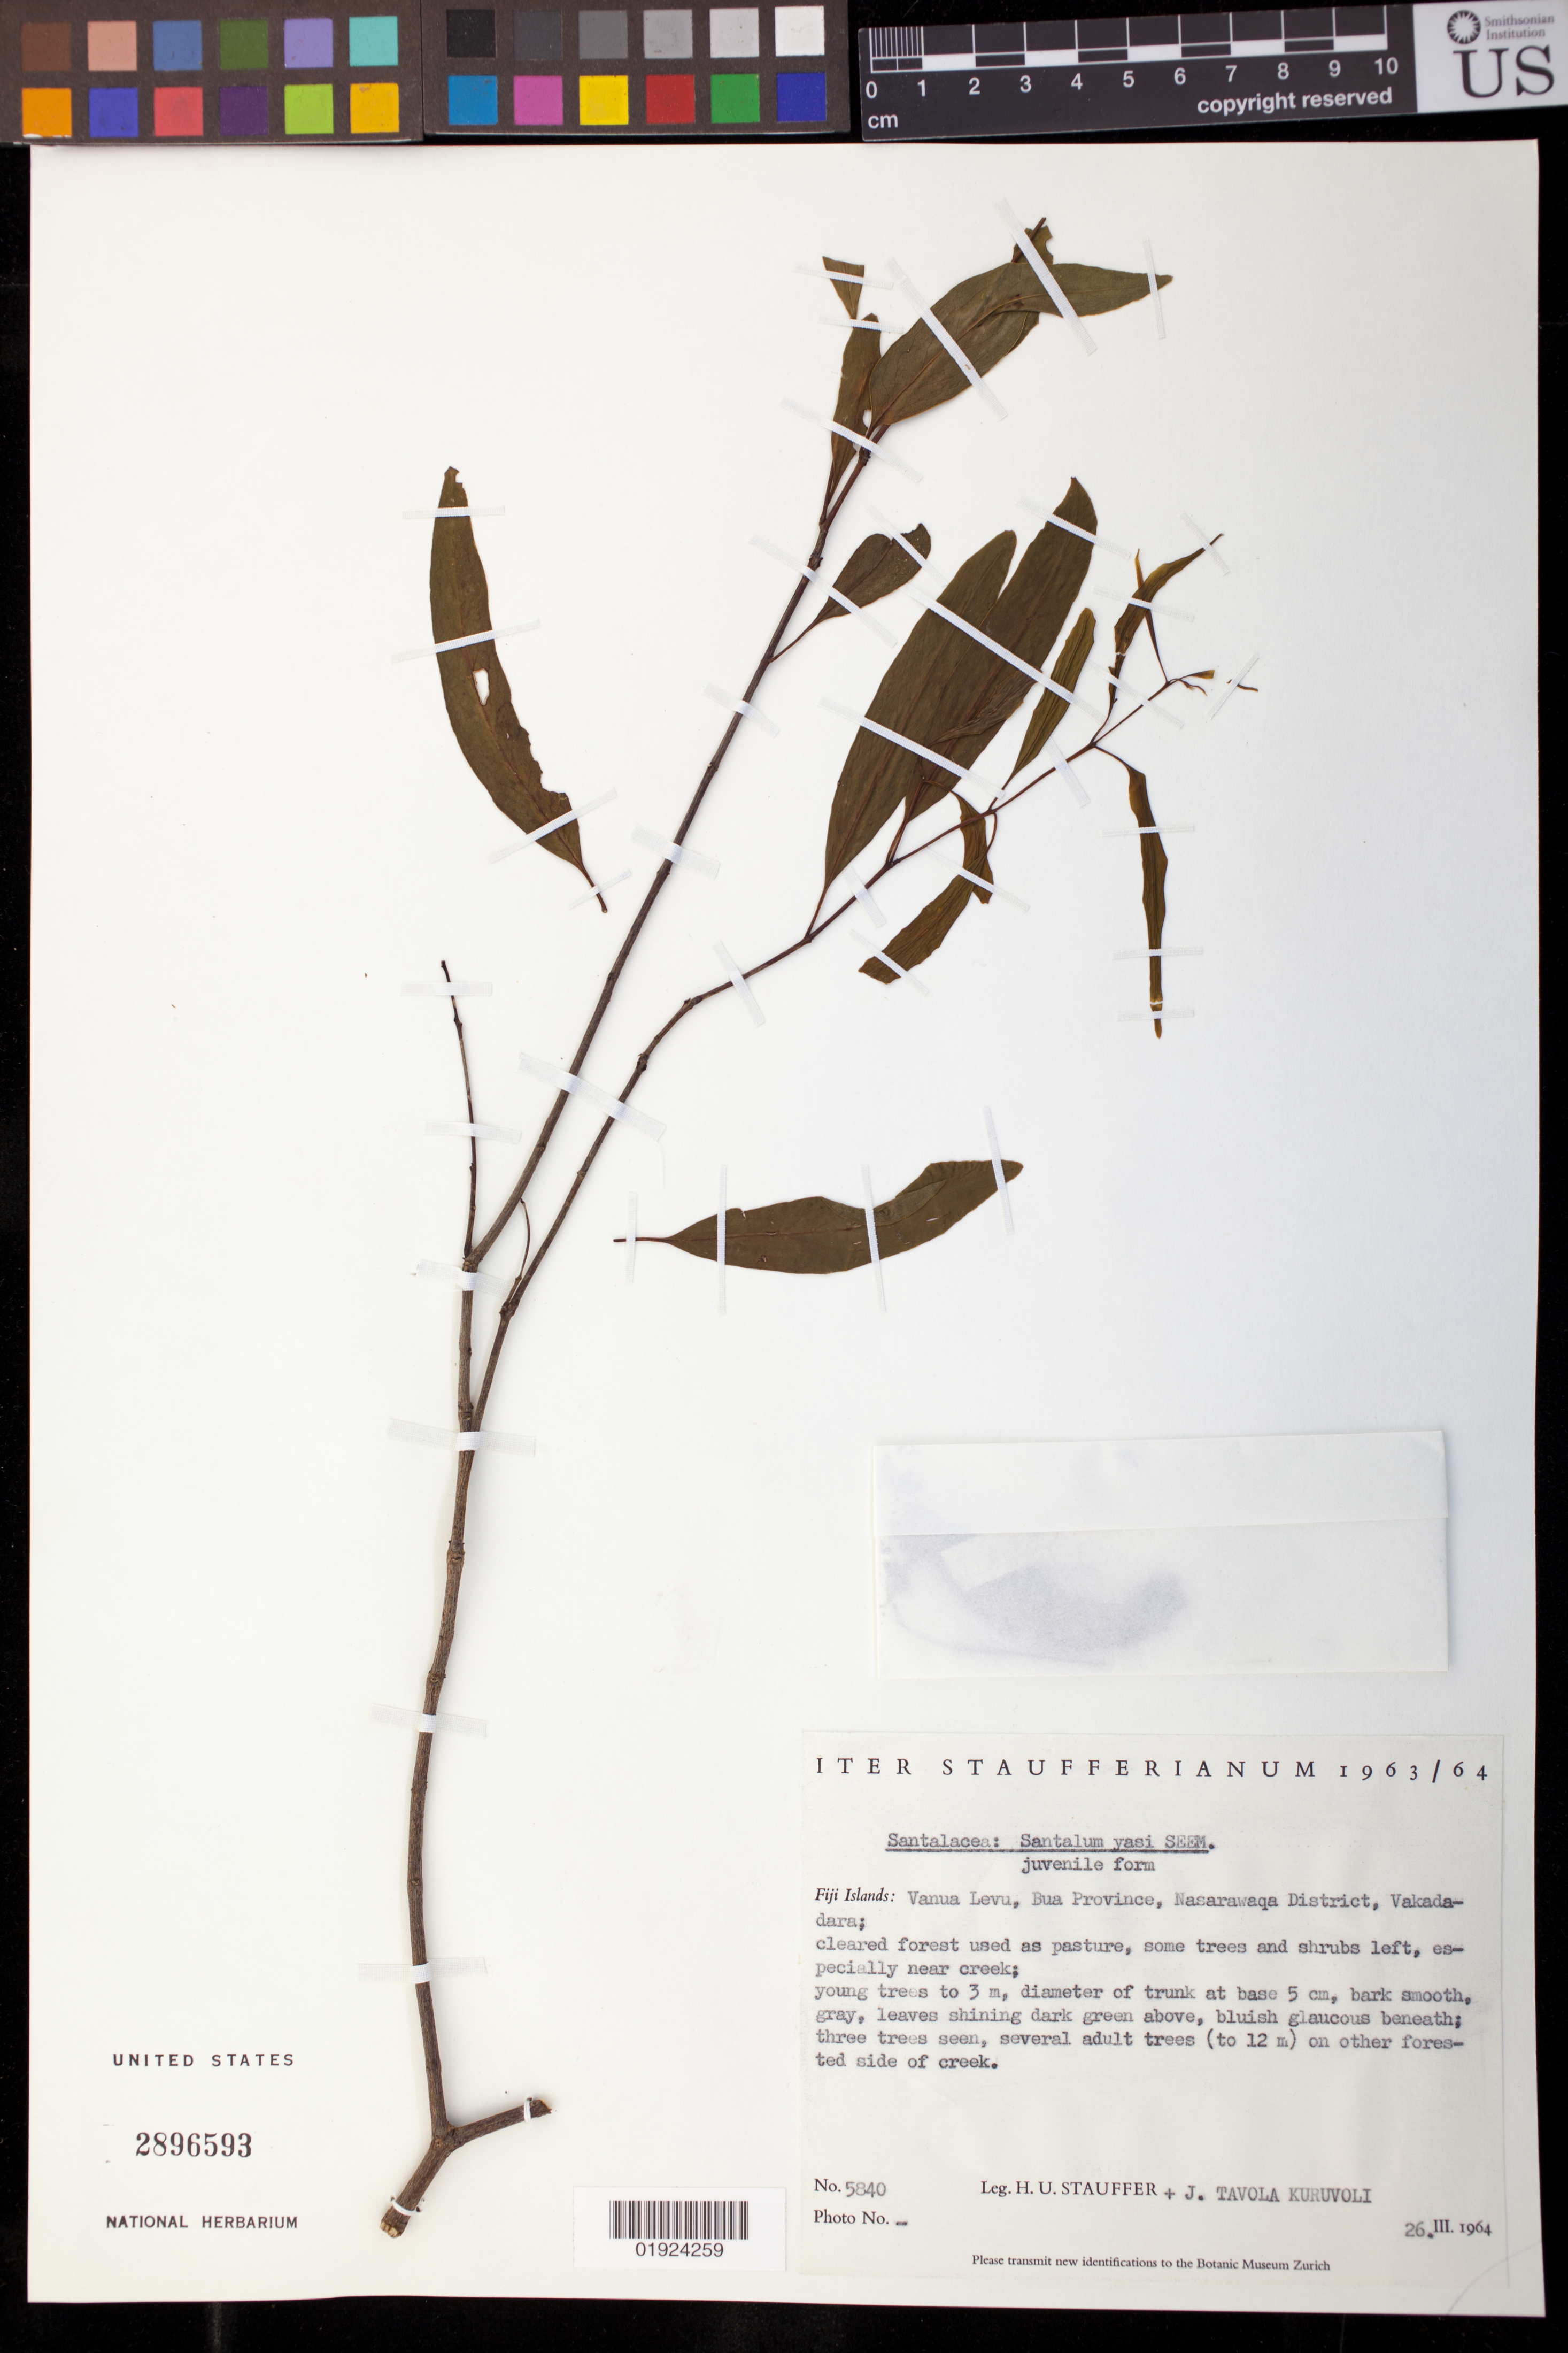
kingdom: Plantae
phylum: Tracheophyta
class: Magnoliopsida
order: Santalales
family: Santalaceae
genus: Santalum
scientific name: Santalum yasi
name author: Seem.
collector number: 5840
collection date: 1964-03-26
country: Fiji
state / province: Bua Province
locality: Vanua Levu, Nasarawaqa District, Vakadadara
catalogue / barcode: US 2896593